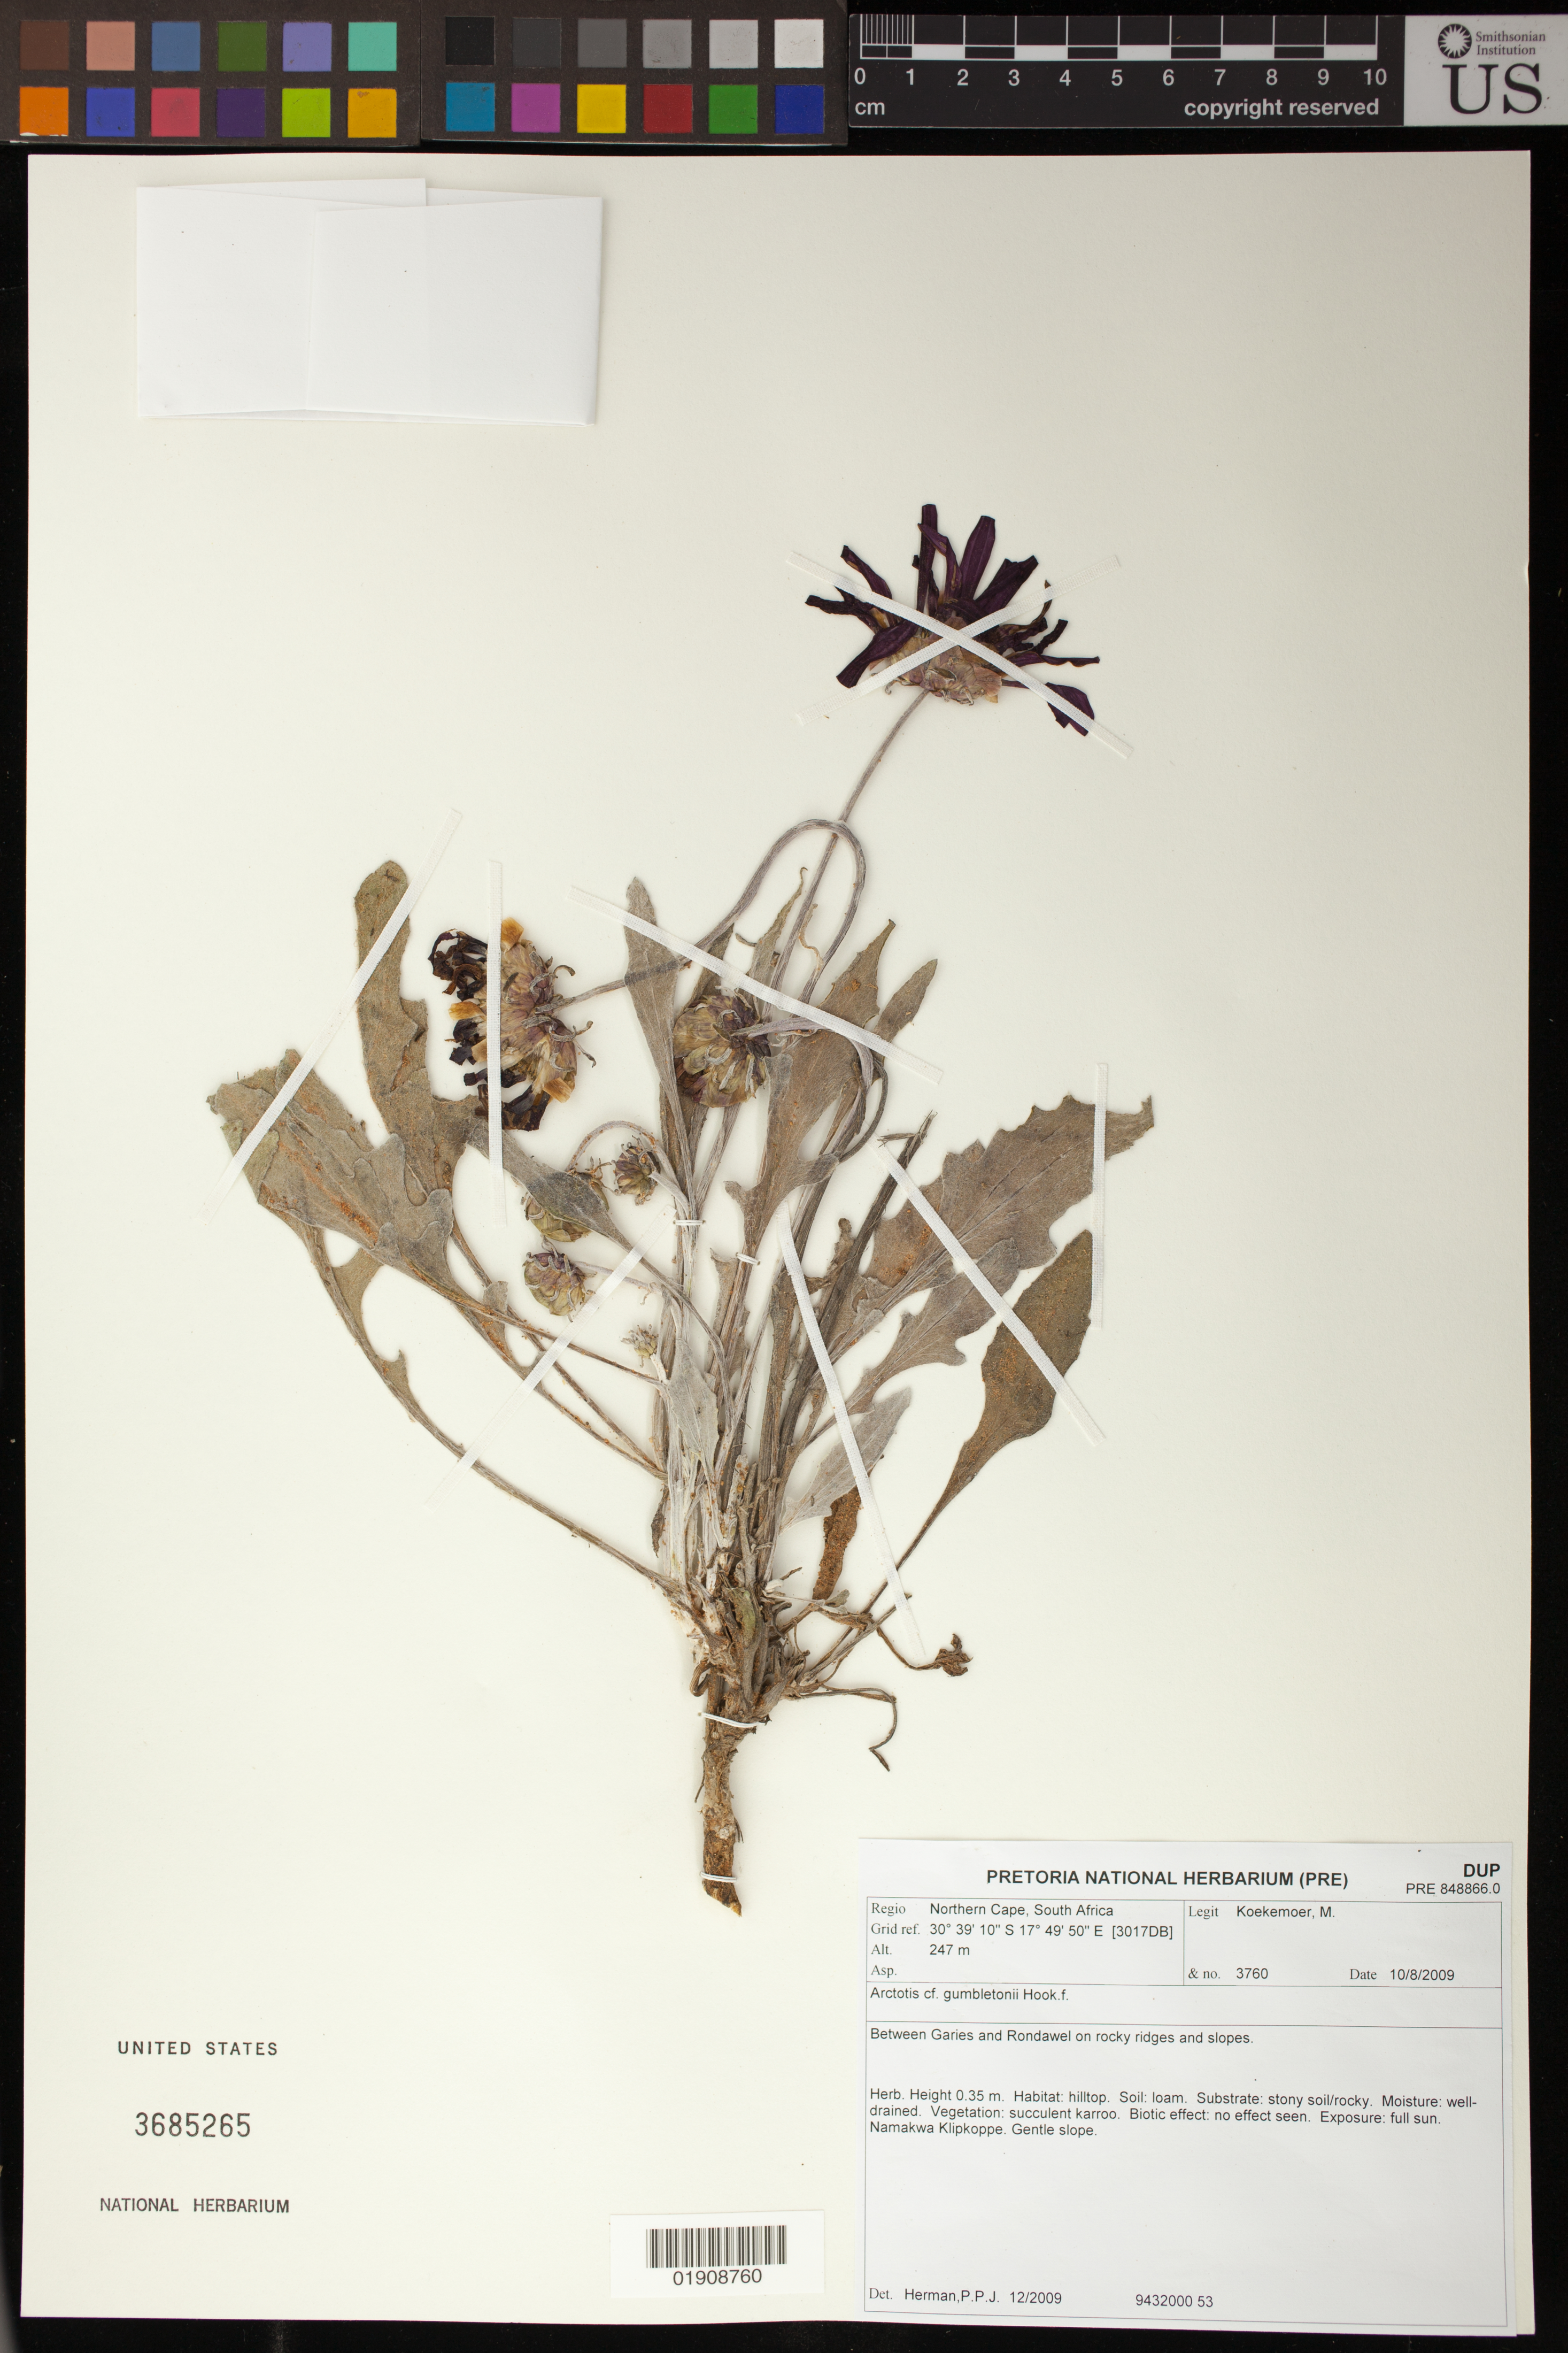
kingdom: Plantae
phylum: Tracheophyta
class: Magnoliopsida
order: Asterales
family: Asteraceae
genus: Arctotis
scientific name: Arctotis gumbletonii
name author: Hook. f.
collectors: M. Koekemoer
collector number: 3760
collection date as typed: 10 August 2008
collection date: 2008-08-10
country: South Africa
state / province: Northern Cape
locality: Between Garies and Roddawel on rocky ridges and slopes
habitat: Hilltop, scculent karroo vegetation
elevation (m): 247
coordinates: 30 22 42 S, 18 07 48 E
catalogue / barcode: US 3685265